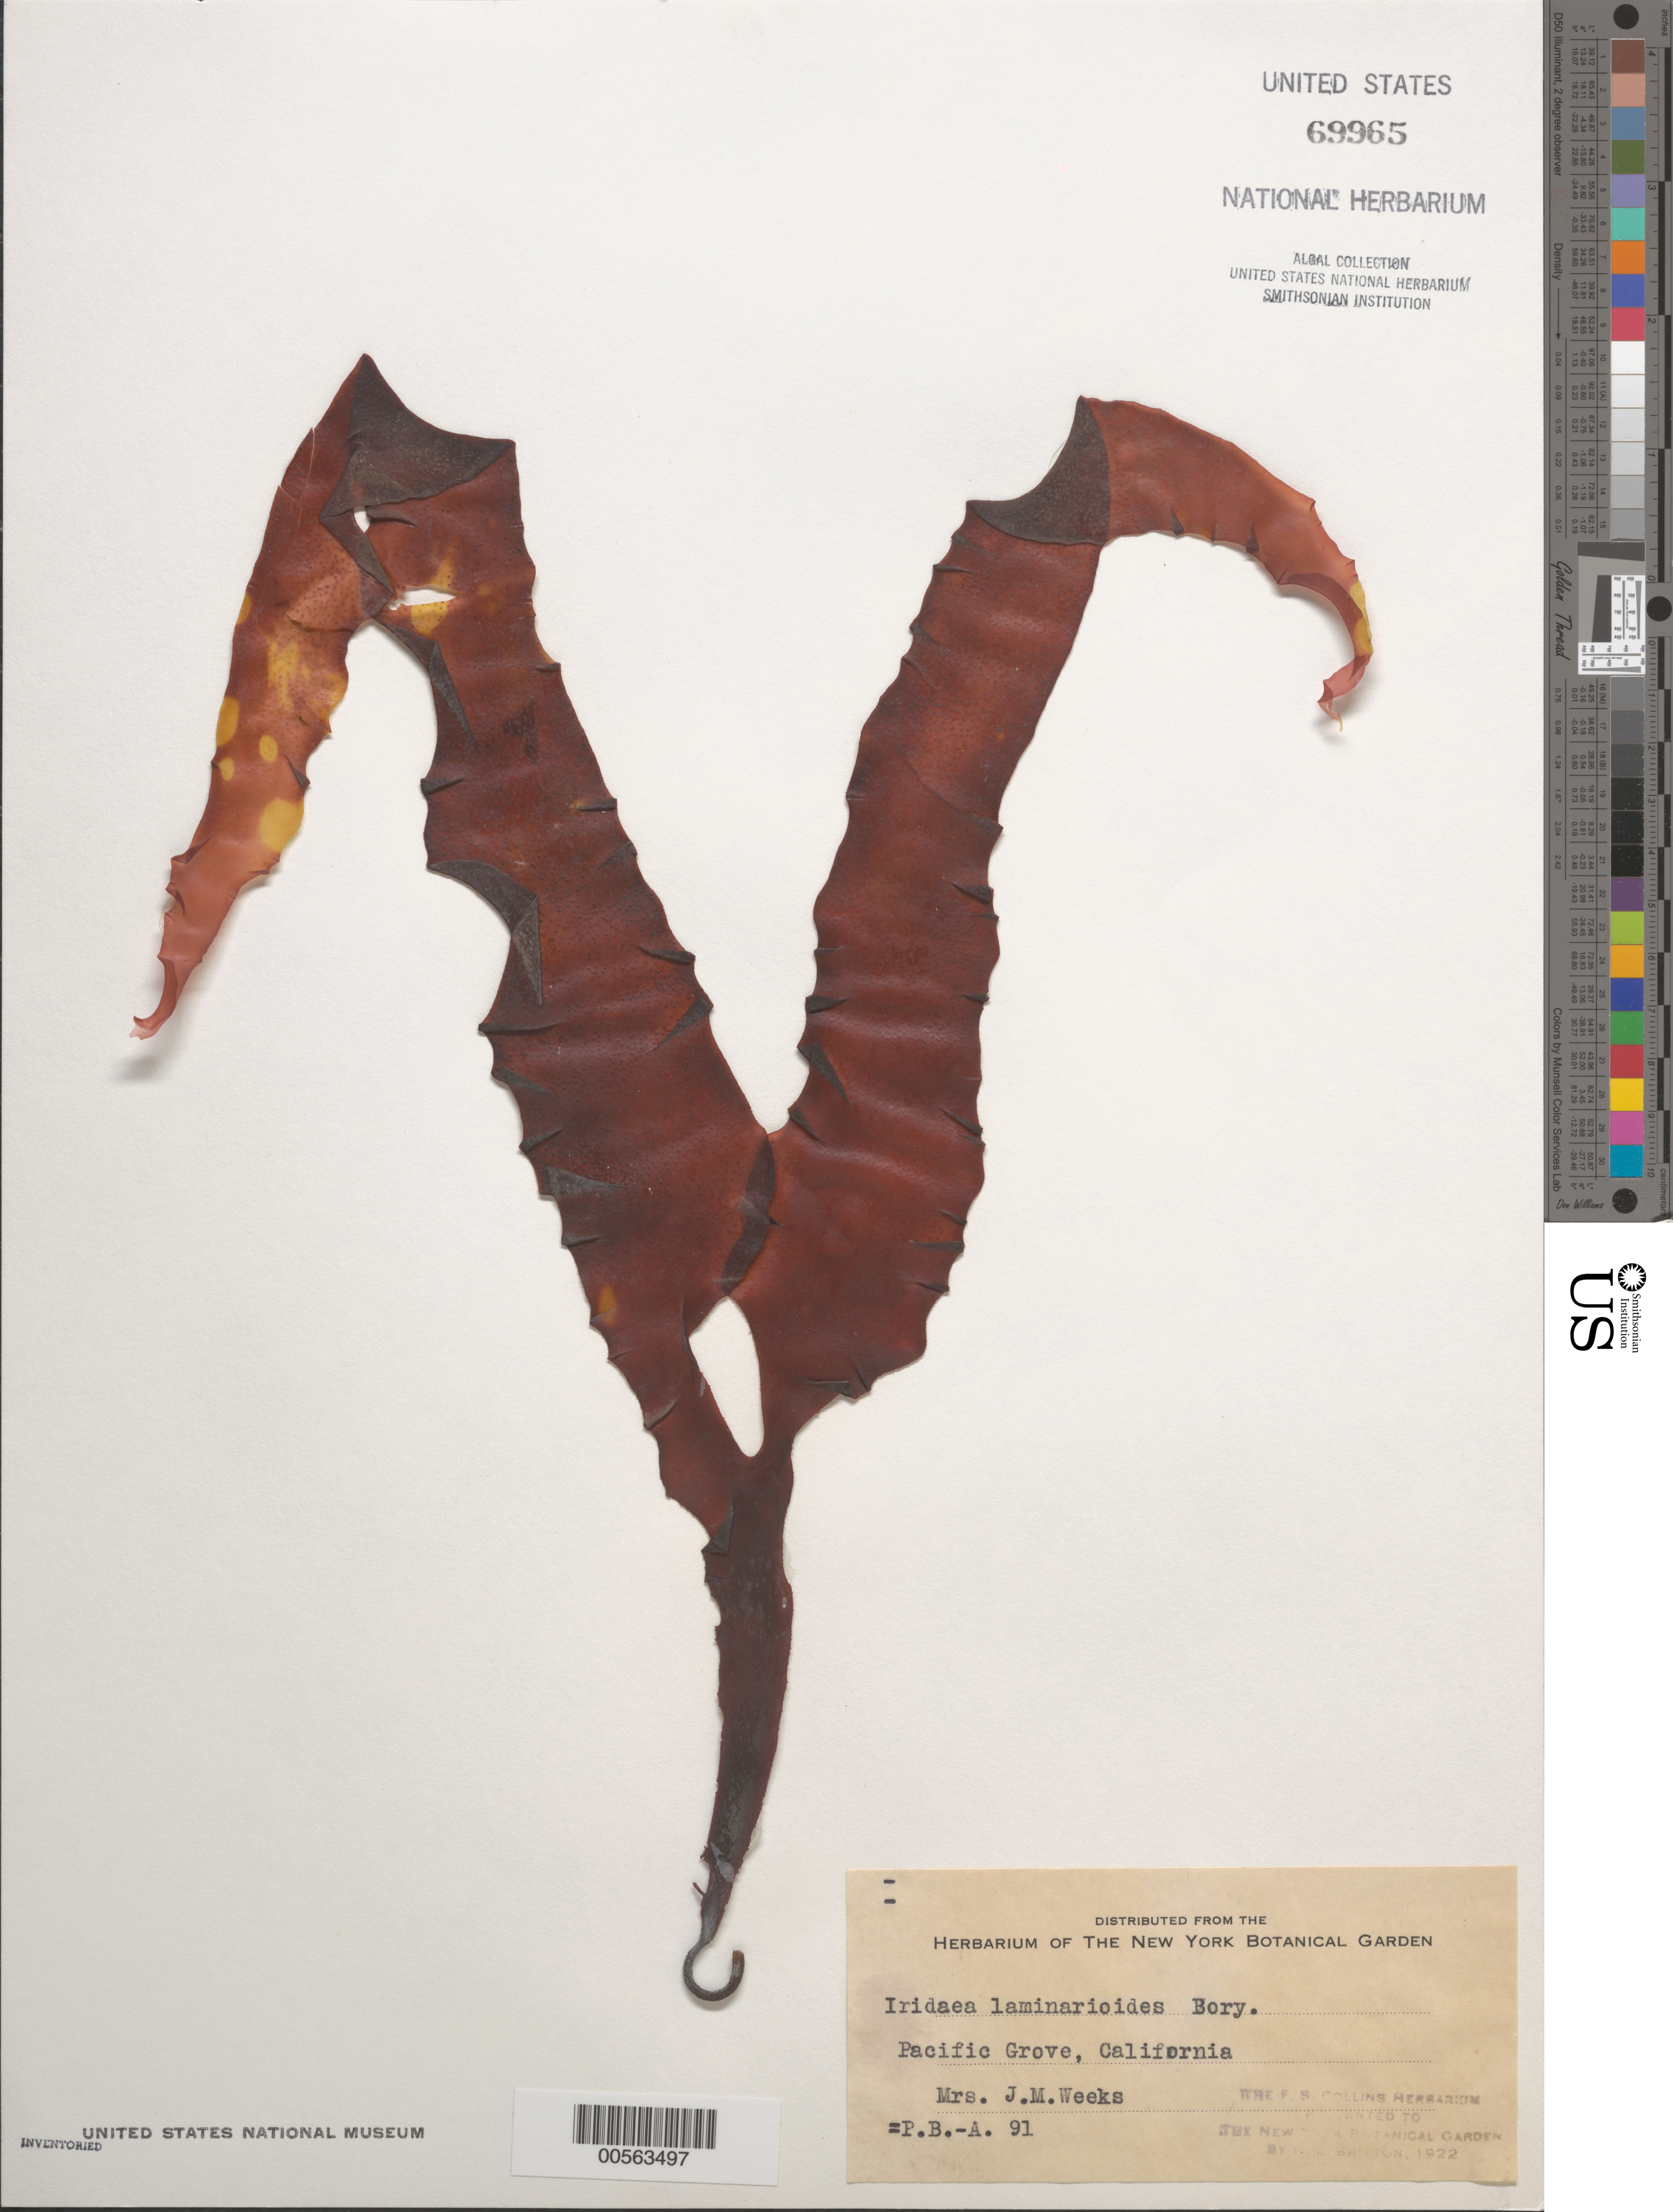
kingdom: Plantae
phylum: Rhodophyta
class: Florideophyceae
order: Gigartinales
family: Gigartinaceae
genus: Mazzaella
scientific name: Mazzaella laminarioides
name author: (Bory) Fredericq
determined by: Algae name updating Project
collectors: Mrs. J. Weeks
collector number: PB-A 91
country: United States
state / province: California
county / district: Monterey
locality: Pacific Grove, Monterey Bay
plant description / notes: Collins, Holden & Setchell, Phycotheca Boreali-Americana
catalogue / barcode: US 69965